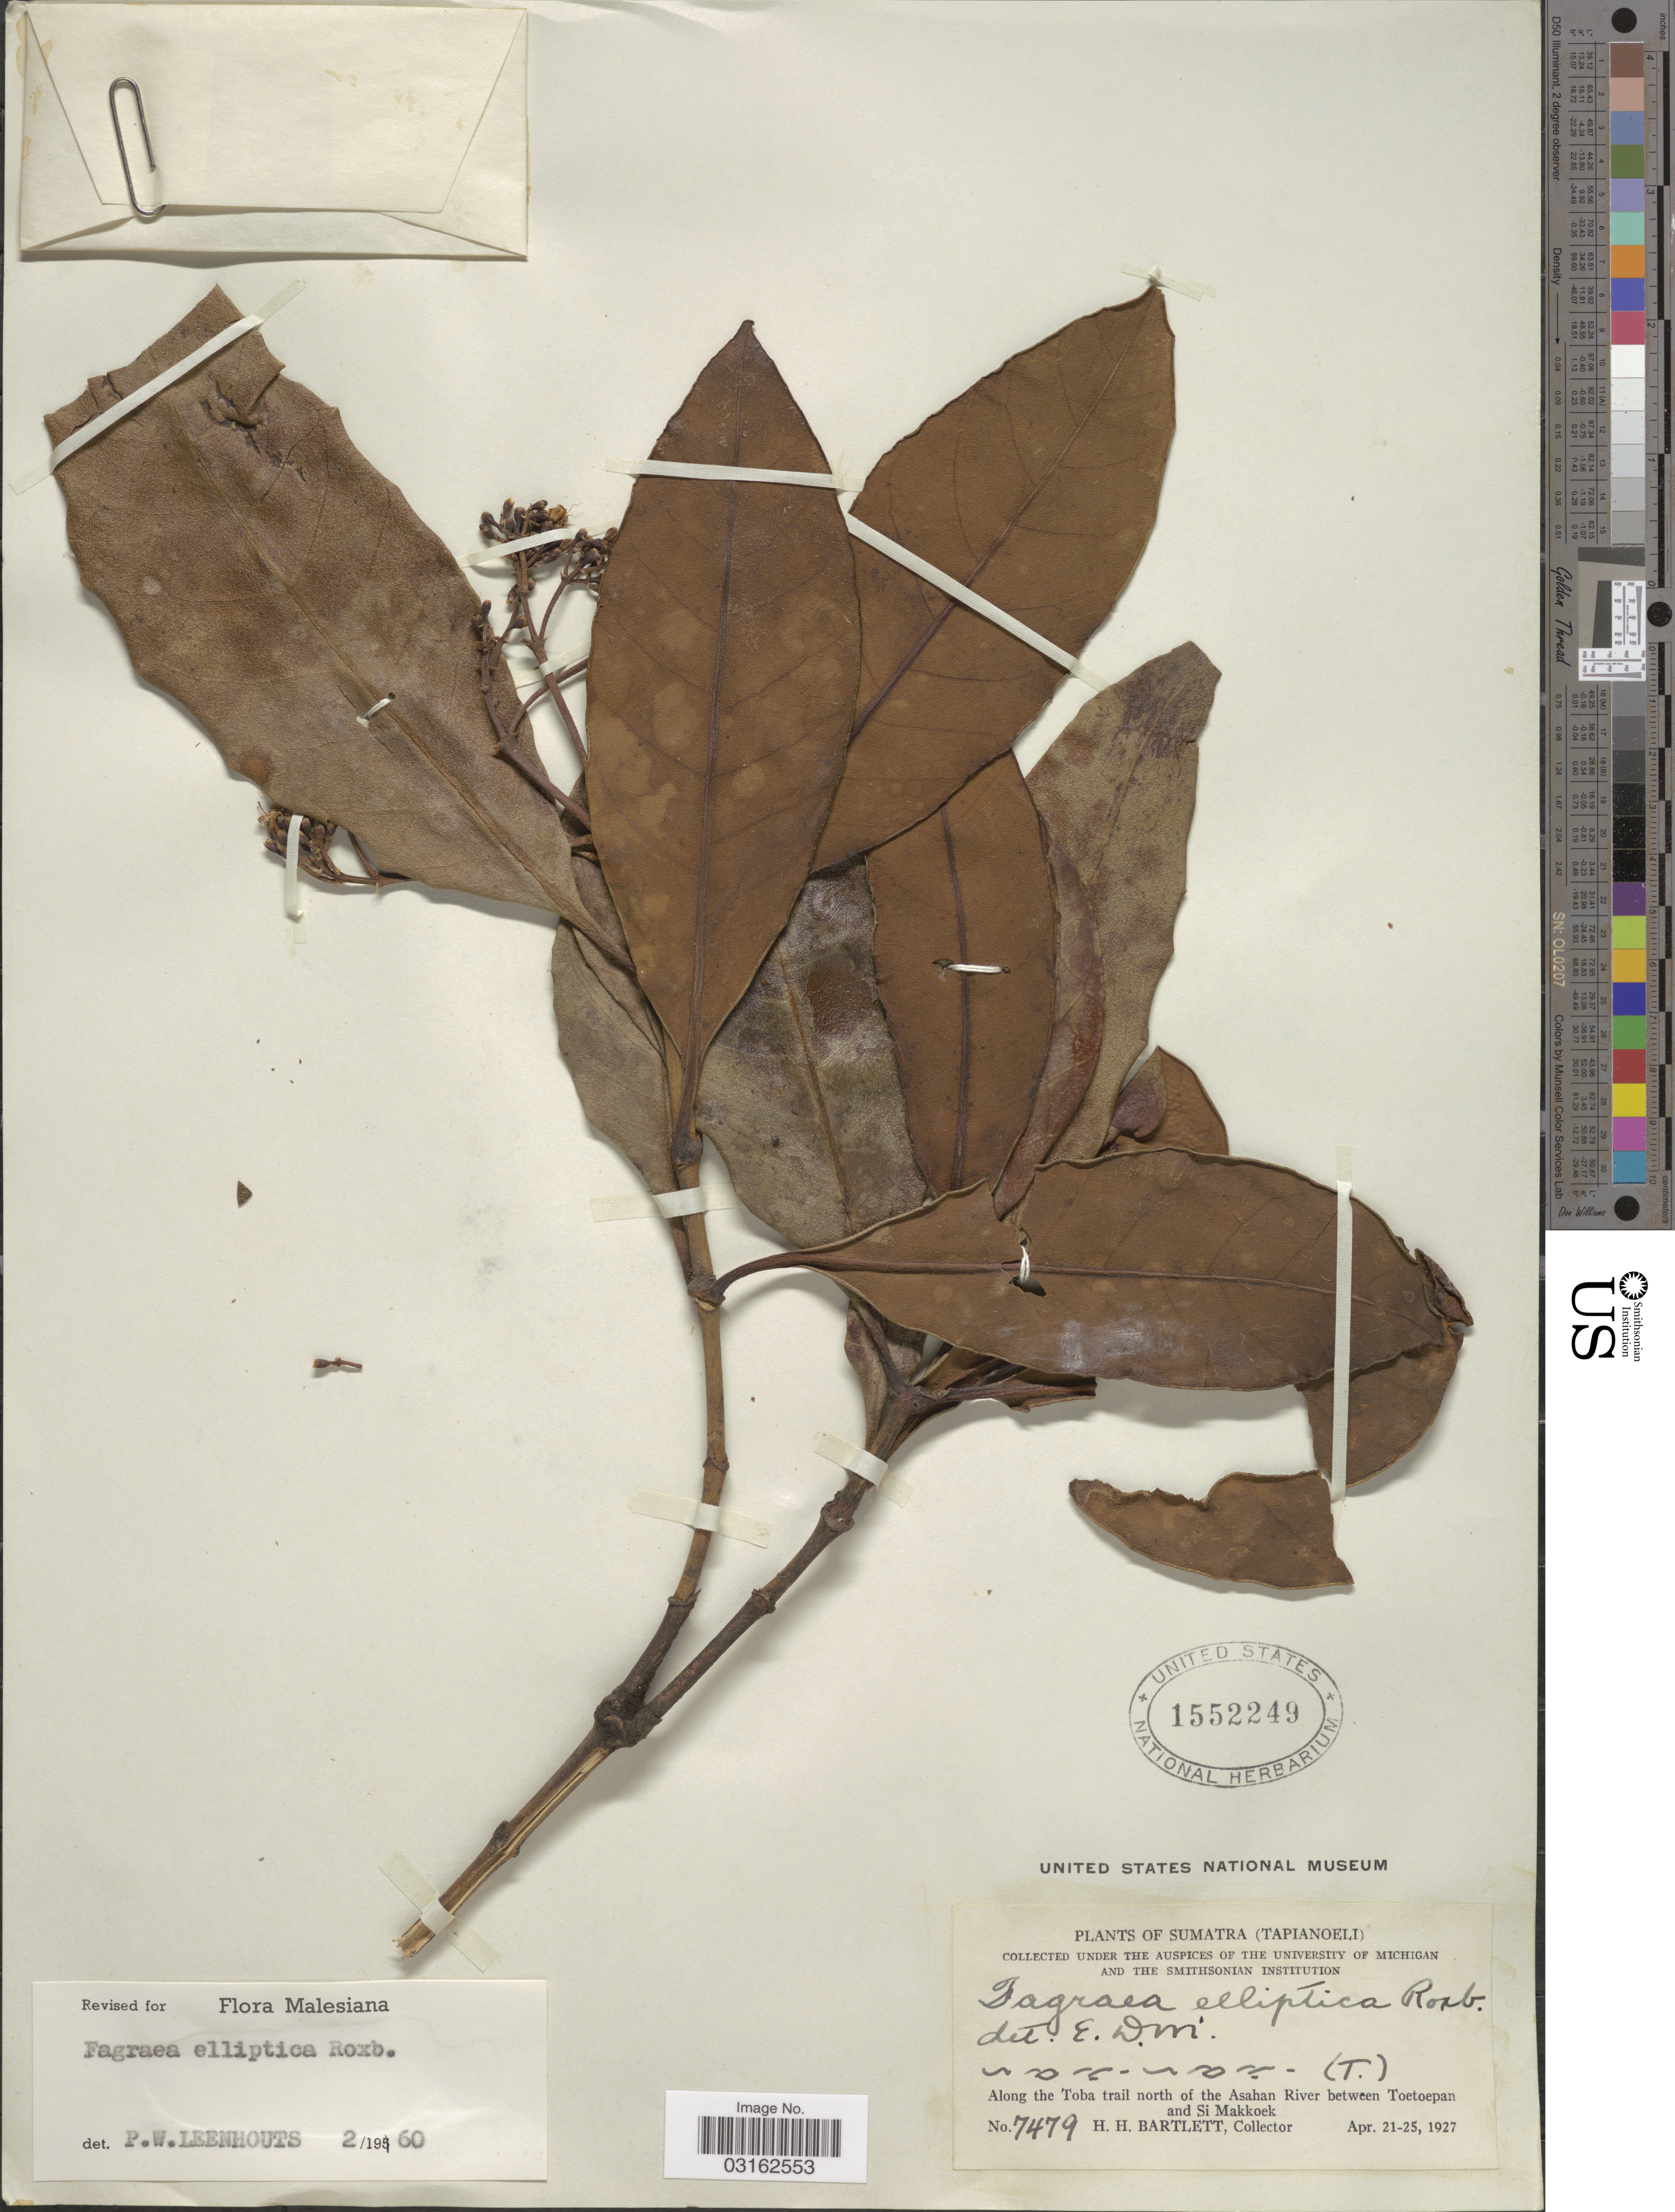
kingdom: Plantae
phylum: Tracheophyta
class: Magnoliopsida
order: Gentianales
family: Gentianaceae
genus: Fagraea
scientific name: Fagraea elliptica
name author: Roxb.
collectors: H. H. Bartlett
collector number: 7479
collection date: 1927-04-21/1927-04-25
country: Indonesia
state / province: Sumatra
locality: Tapianoeli. Along the Toba trail north of the Asahan River between Toetoepan and Si Makkoek.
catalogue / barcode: US 1552249